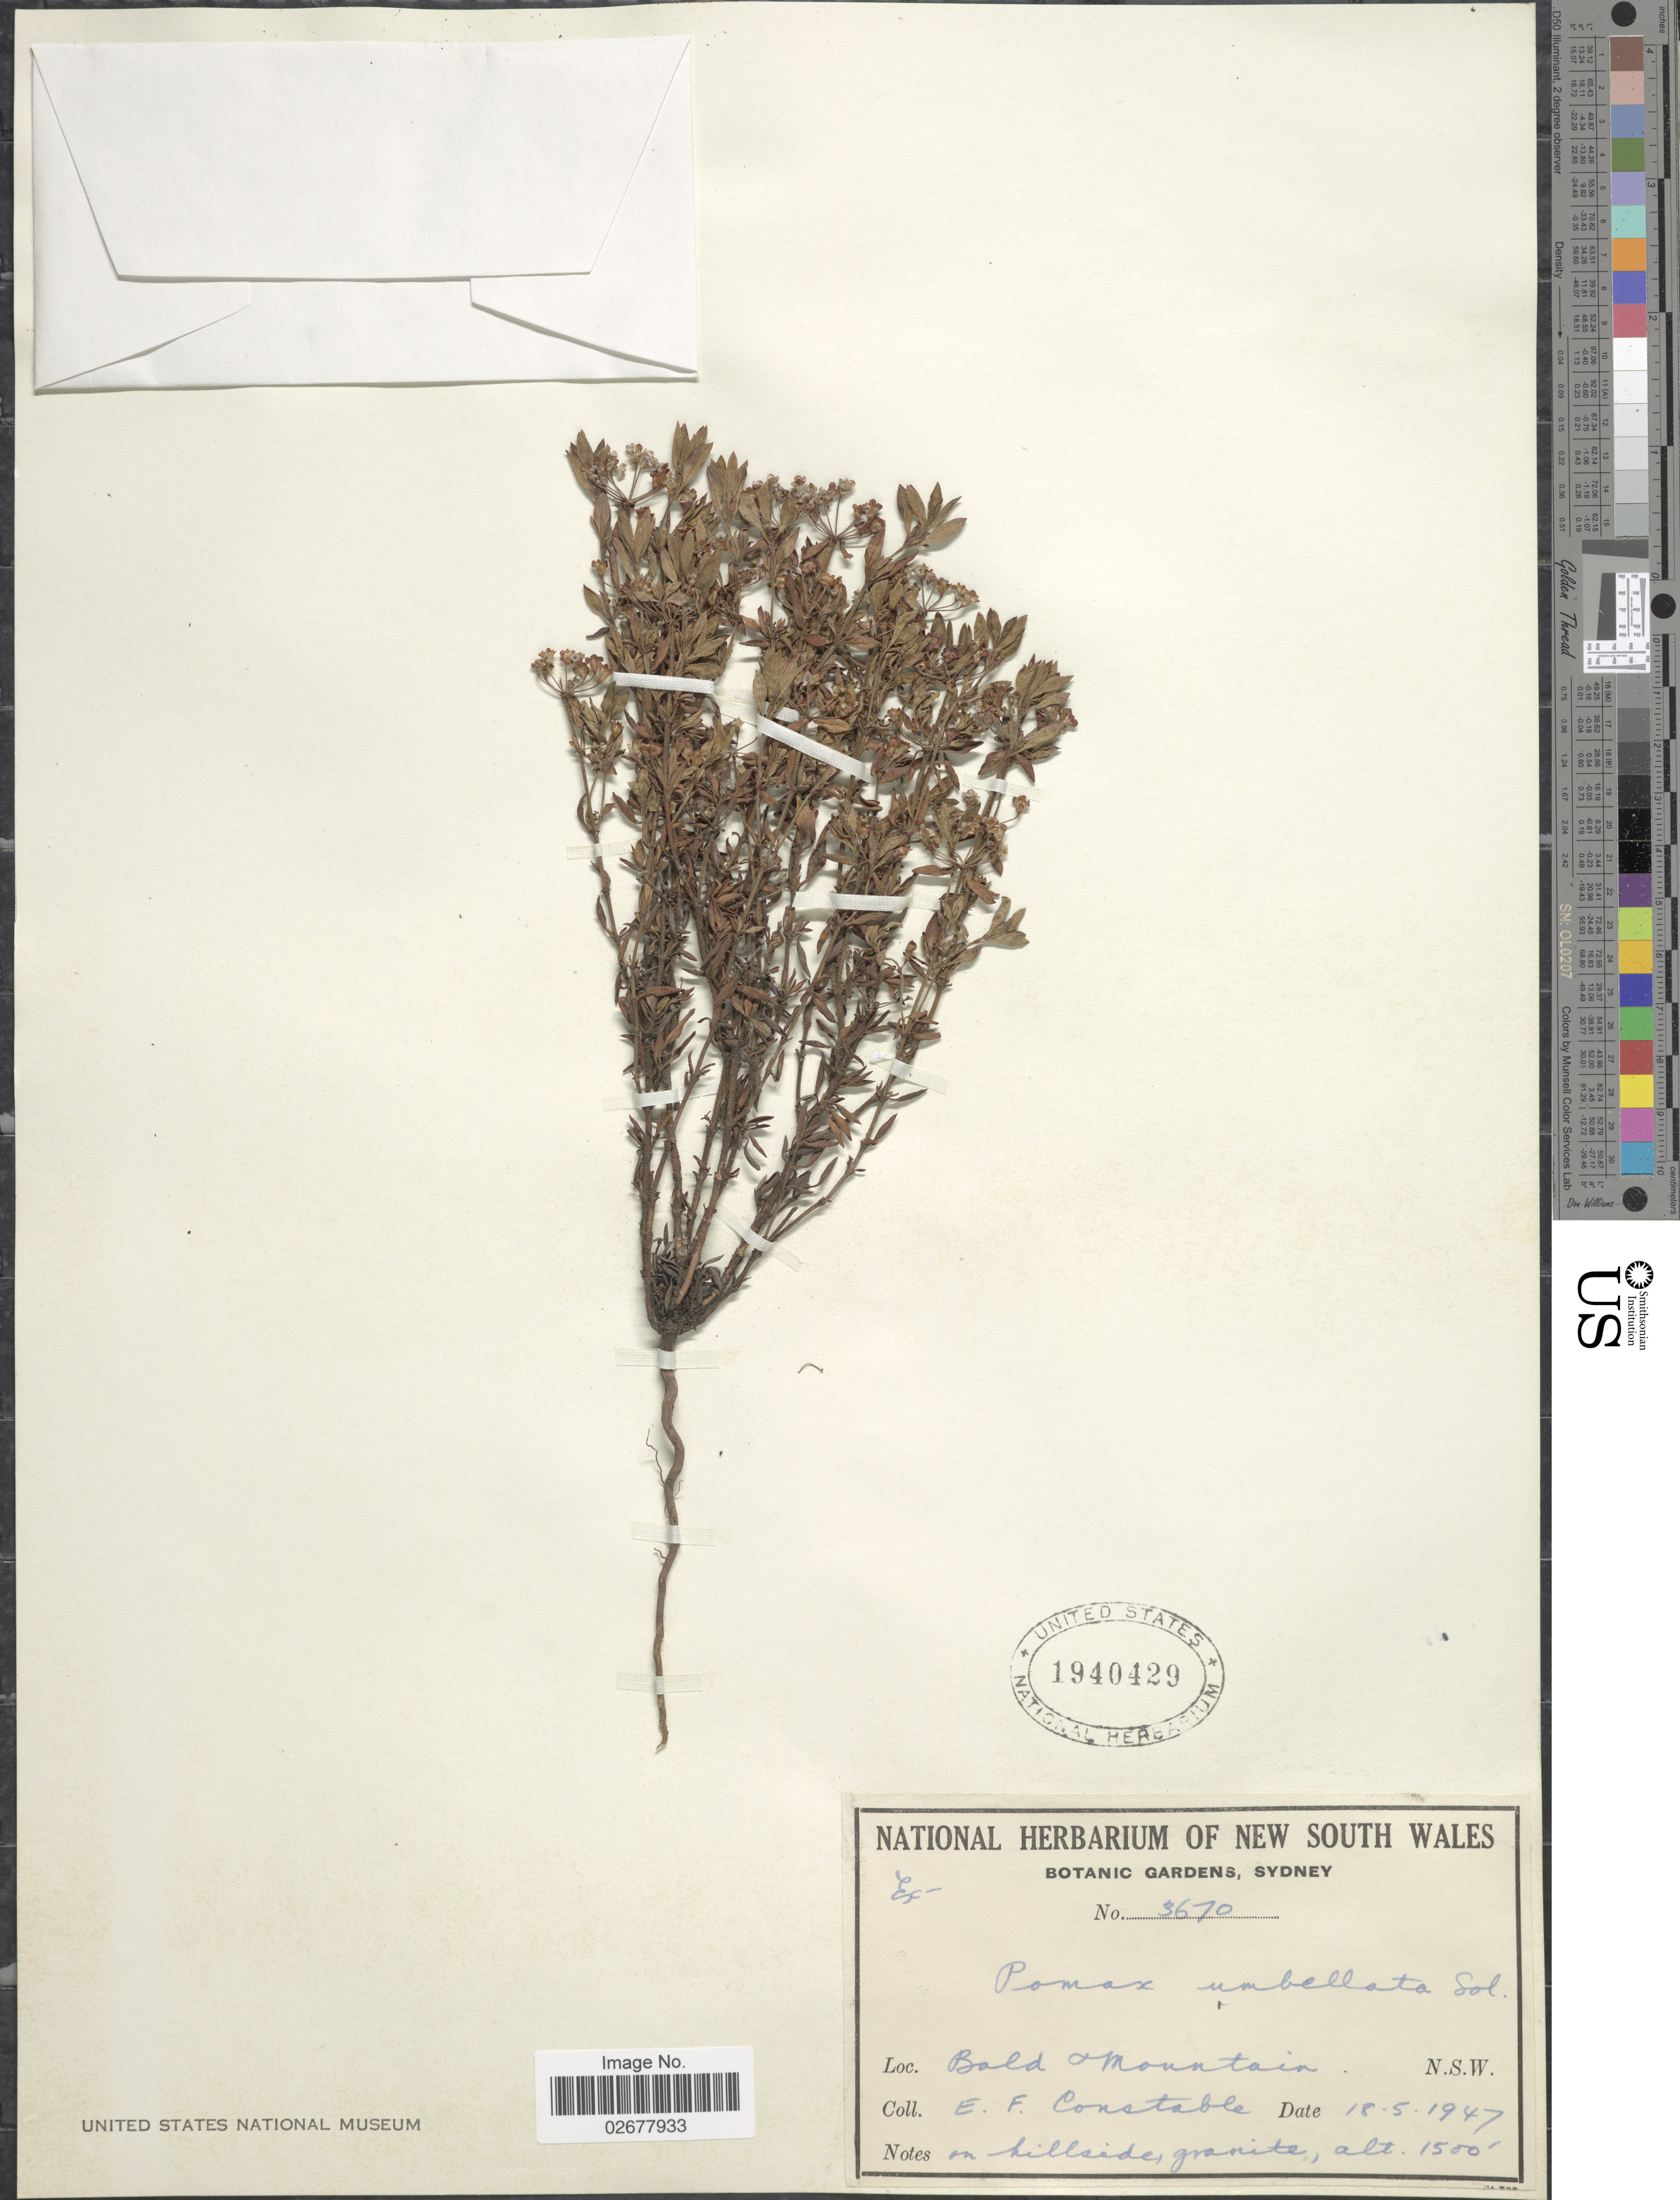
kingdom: Plantae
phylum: Tracheophyta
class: Magnoliopsida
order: Gentianales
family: Rubiaceae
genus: Pomax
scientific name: Pomax umbellata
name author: (Gaertn.) Sol. ex A. Rich.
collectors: E. F. Constable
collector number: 3670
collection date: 1947-05-18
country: Australia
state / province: New South Wales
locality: Bald Mountain, on hillside, granite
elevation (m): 457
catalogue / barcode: US 1940429